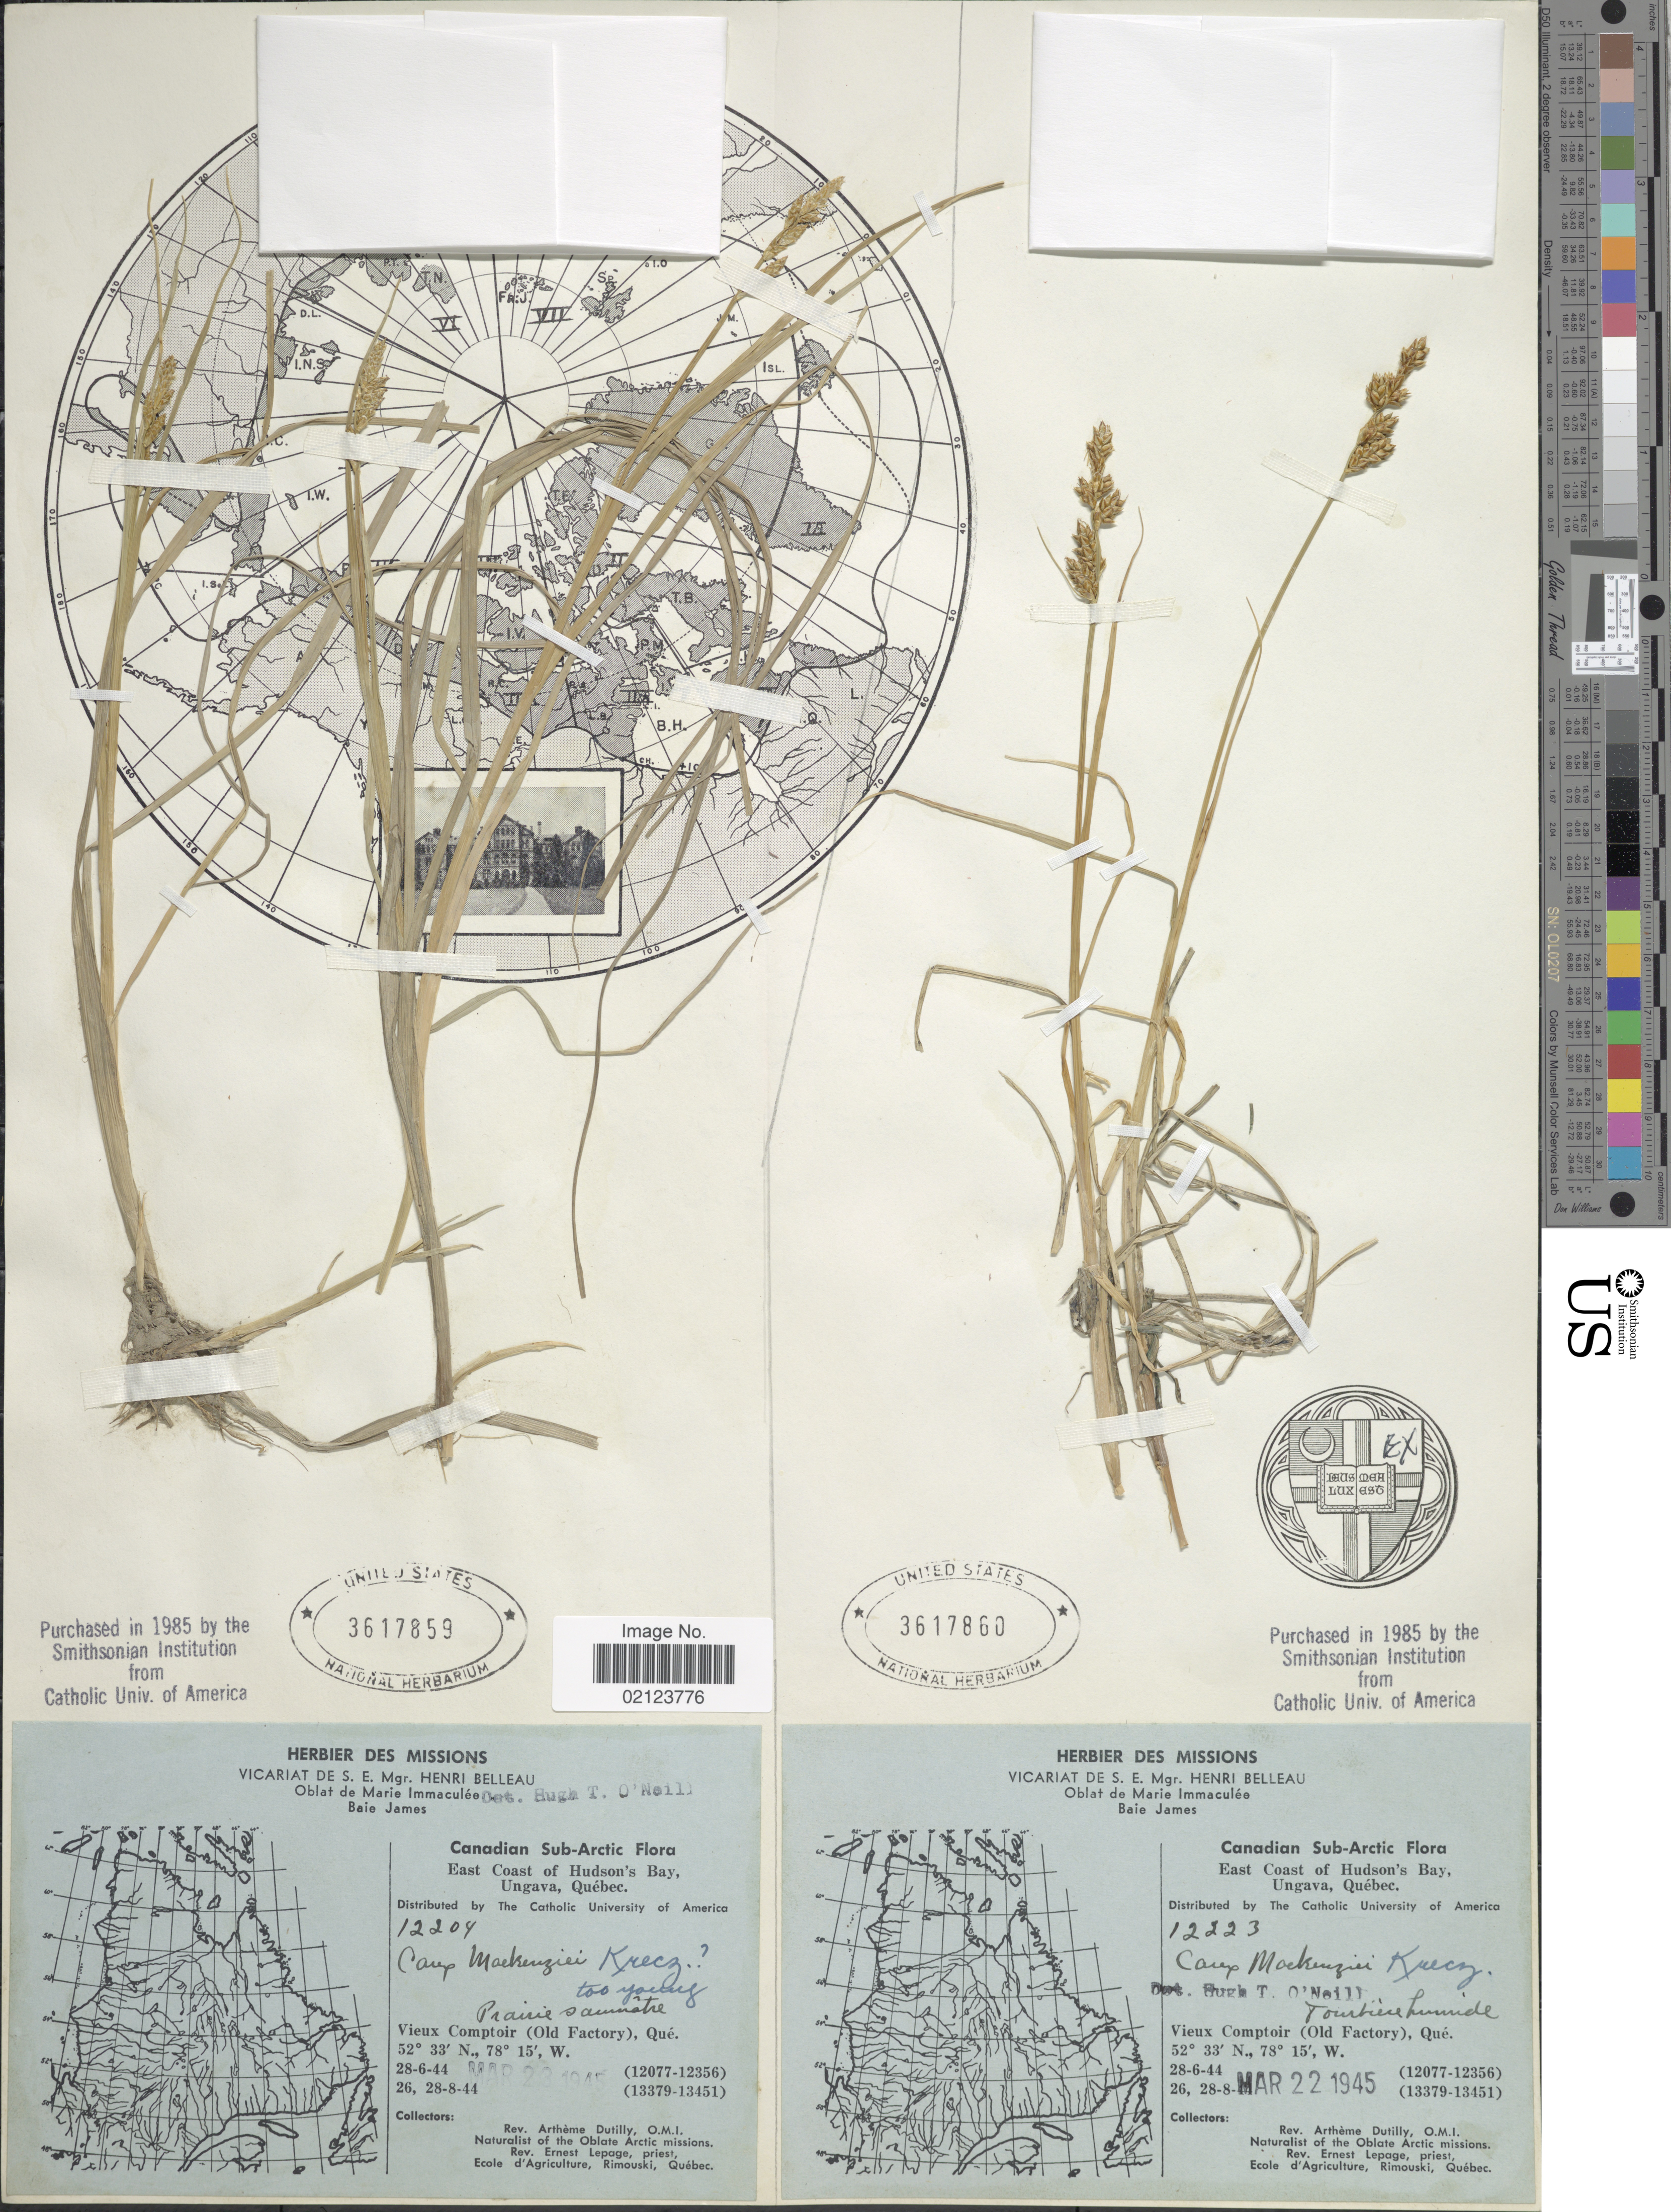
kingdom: Plantae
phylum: Tracheophyta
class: Liliopsida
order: Poales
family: Cyperaceae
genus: Carex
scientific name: Carex mackenziei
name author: V.I. Krecz.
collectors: A. Dutilly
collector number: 12204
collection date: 1945-03-28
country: Canada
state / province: Quebec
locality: Canadian Sub-Arctic. East Coast of Hudson's Bay, Ungava, Quebec. prairie saumatre. Vieux Comptoir (Old factory), Que.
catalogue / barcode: US 3617859